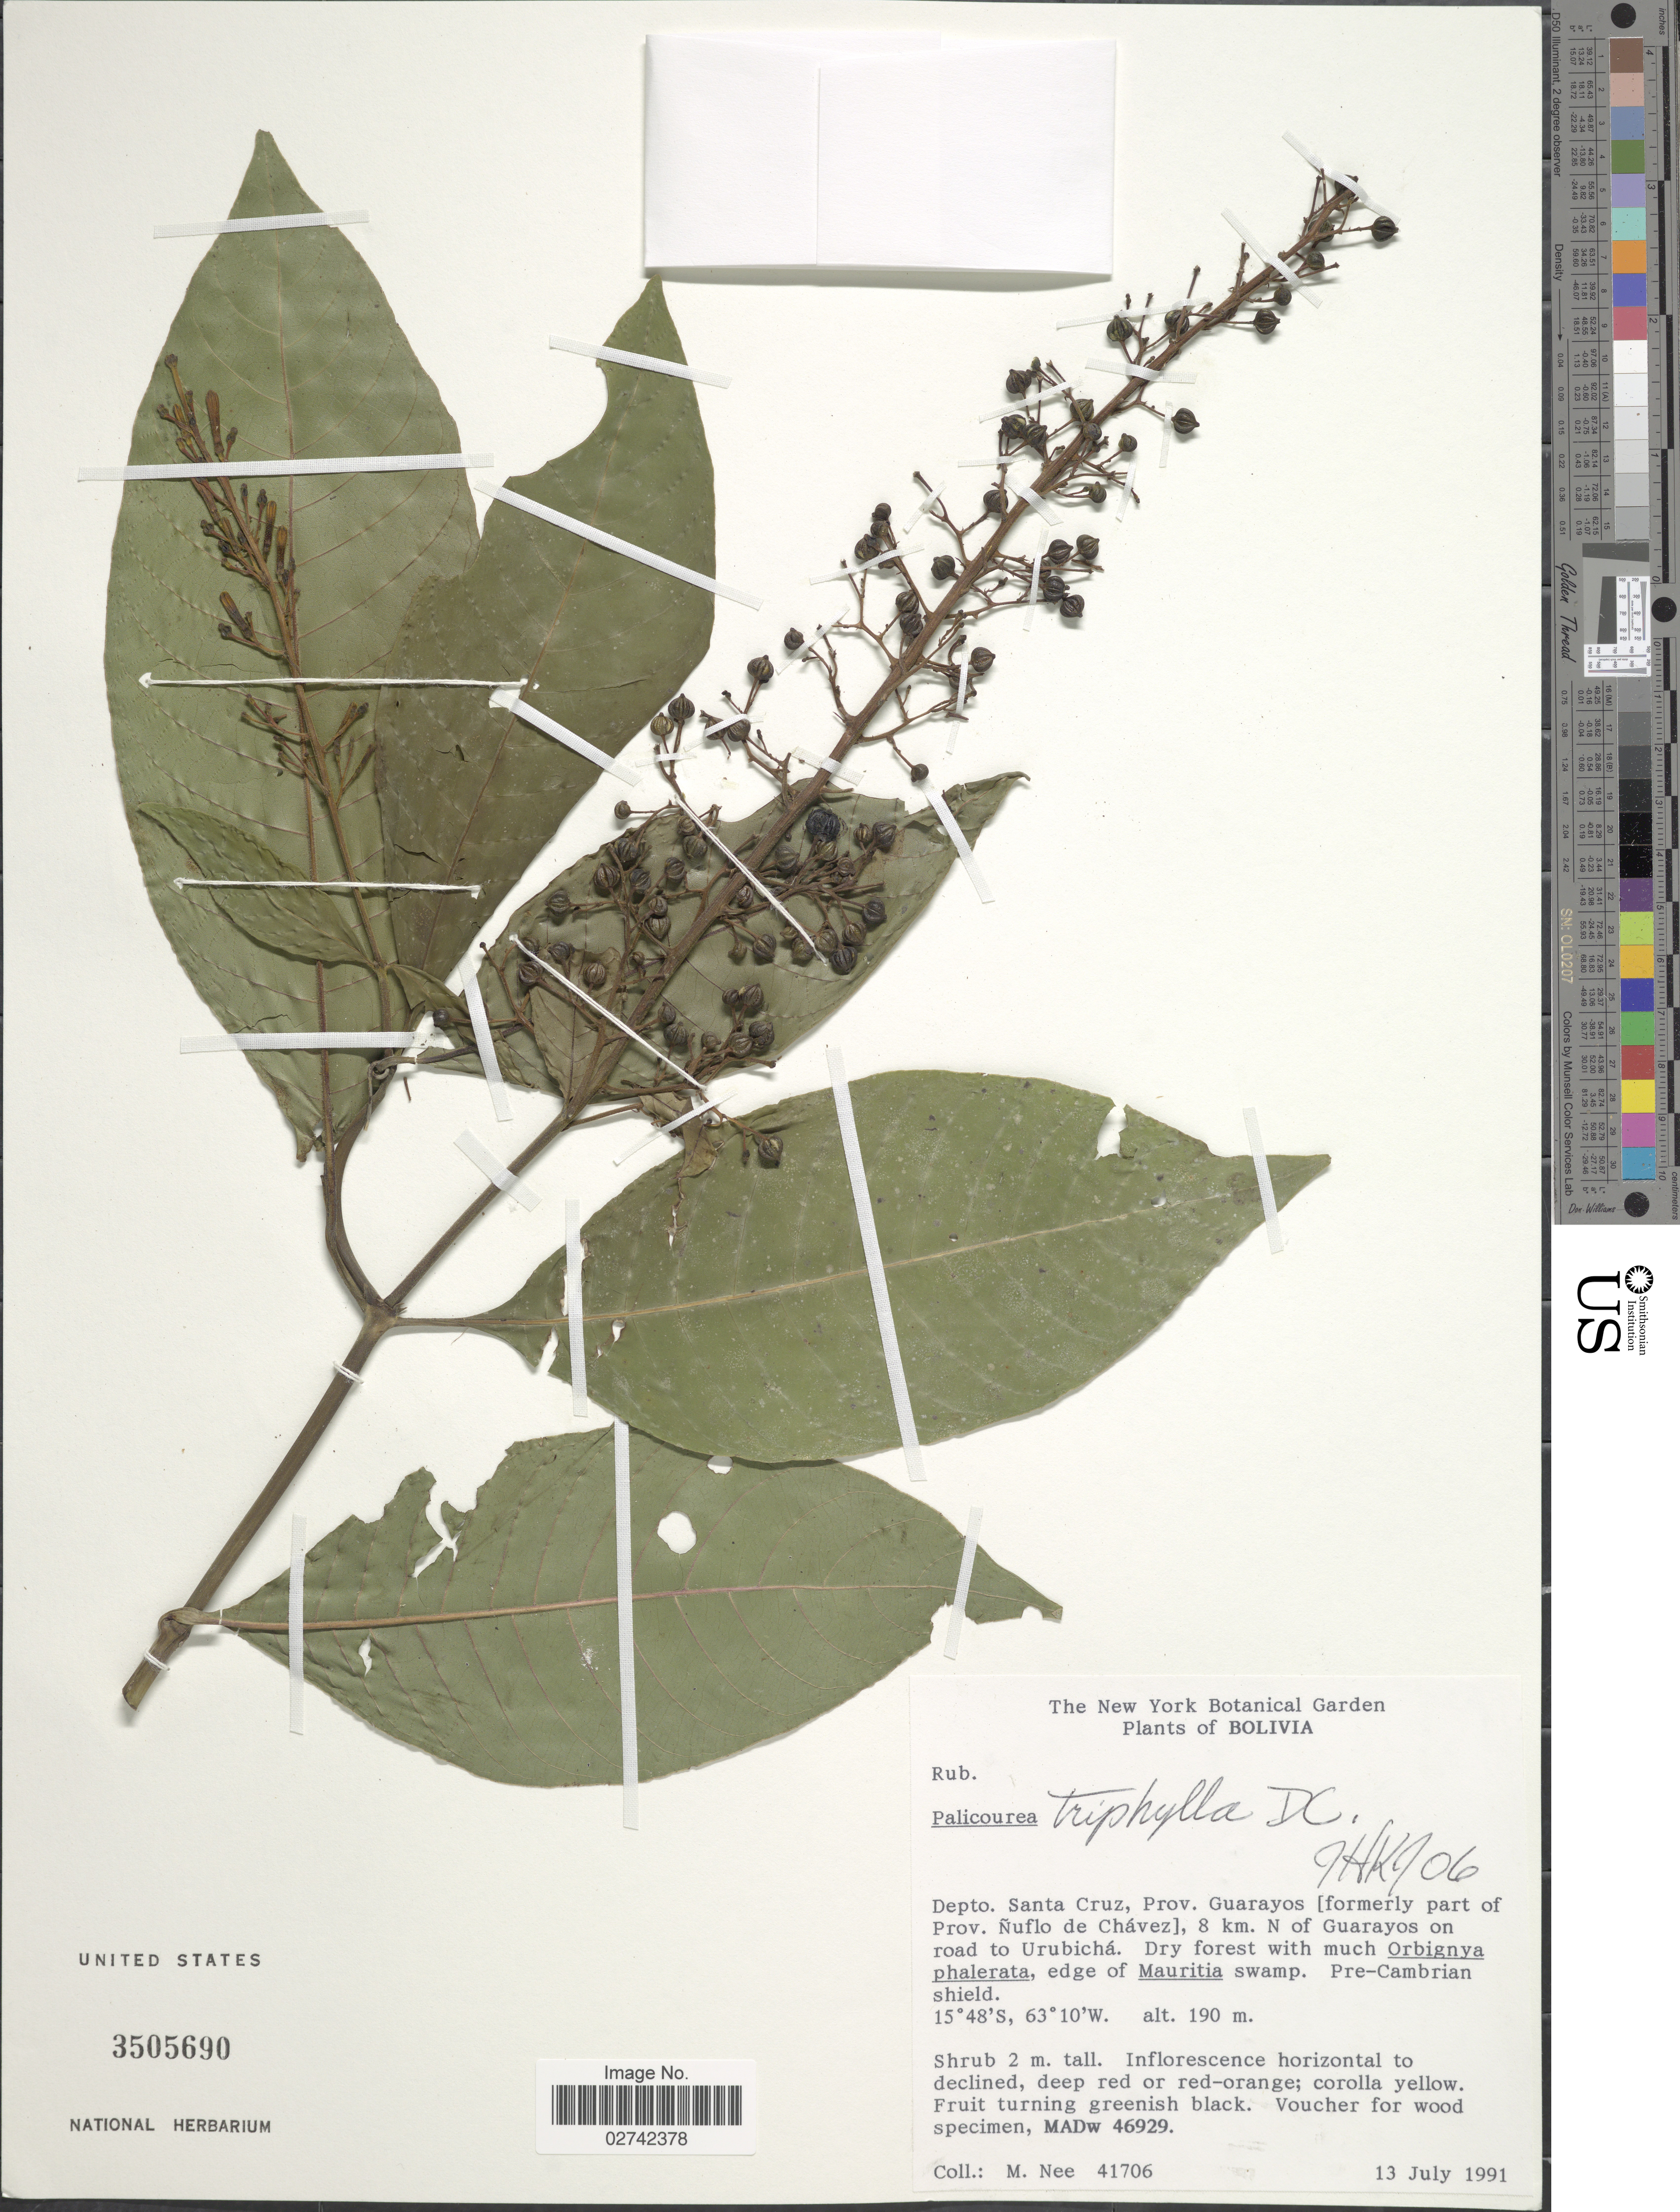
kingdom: Plantae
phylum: Tracheophyta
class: Magnoliopsida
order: Gentianales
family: Rubiaceae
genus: Palicourea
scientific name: Palicourea triphylla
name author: DC.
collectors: M. Nee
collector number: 41706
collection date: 1991-07-13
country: Bolivia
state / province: Santa Cruz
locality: Prov. Guarayos [formerly part of Prov. Nuflo de Chavez], 8 km. N of Guarayos on road to Urubicha, edge of swamp.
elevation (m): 190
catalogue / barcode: US 3505690